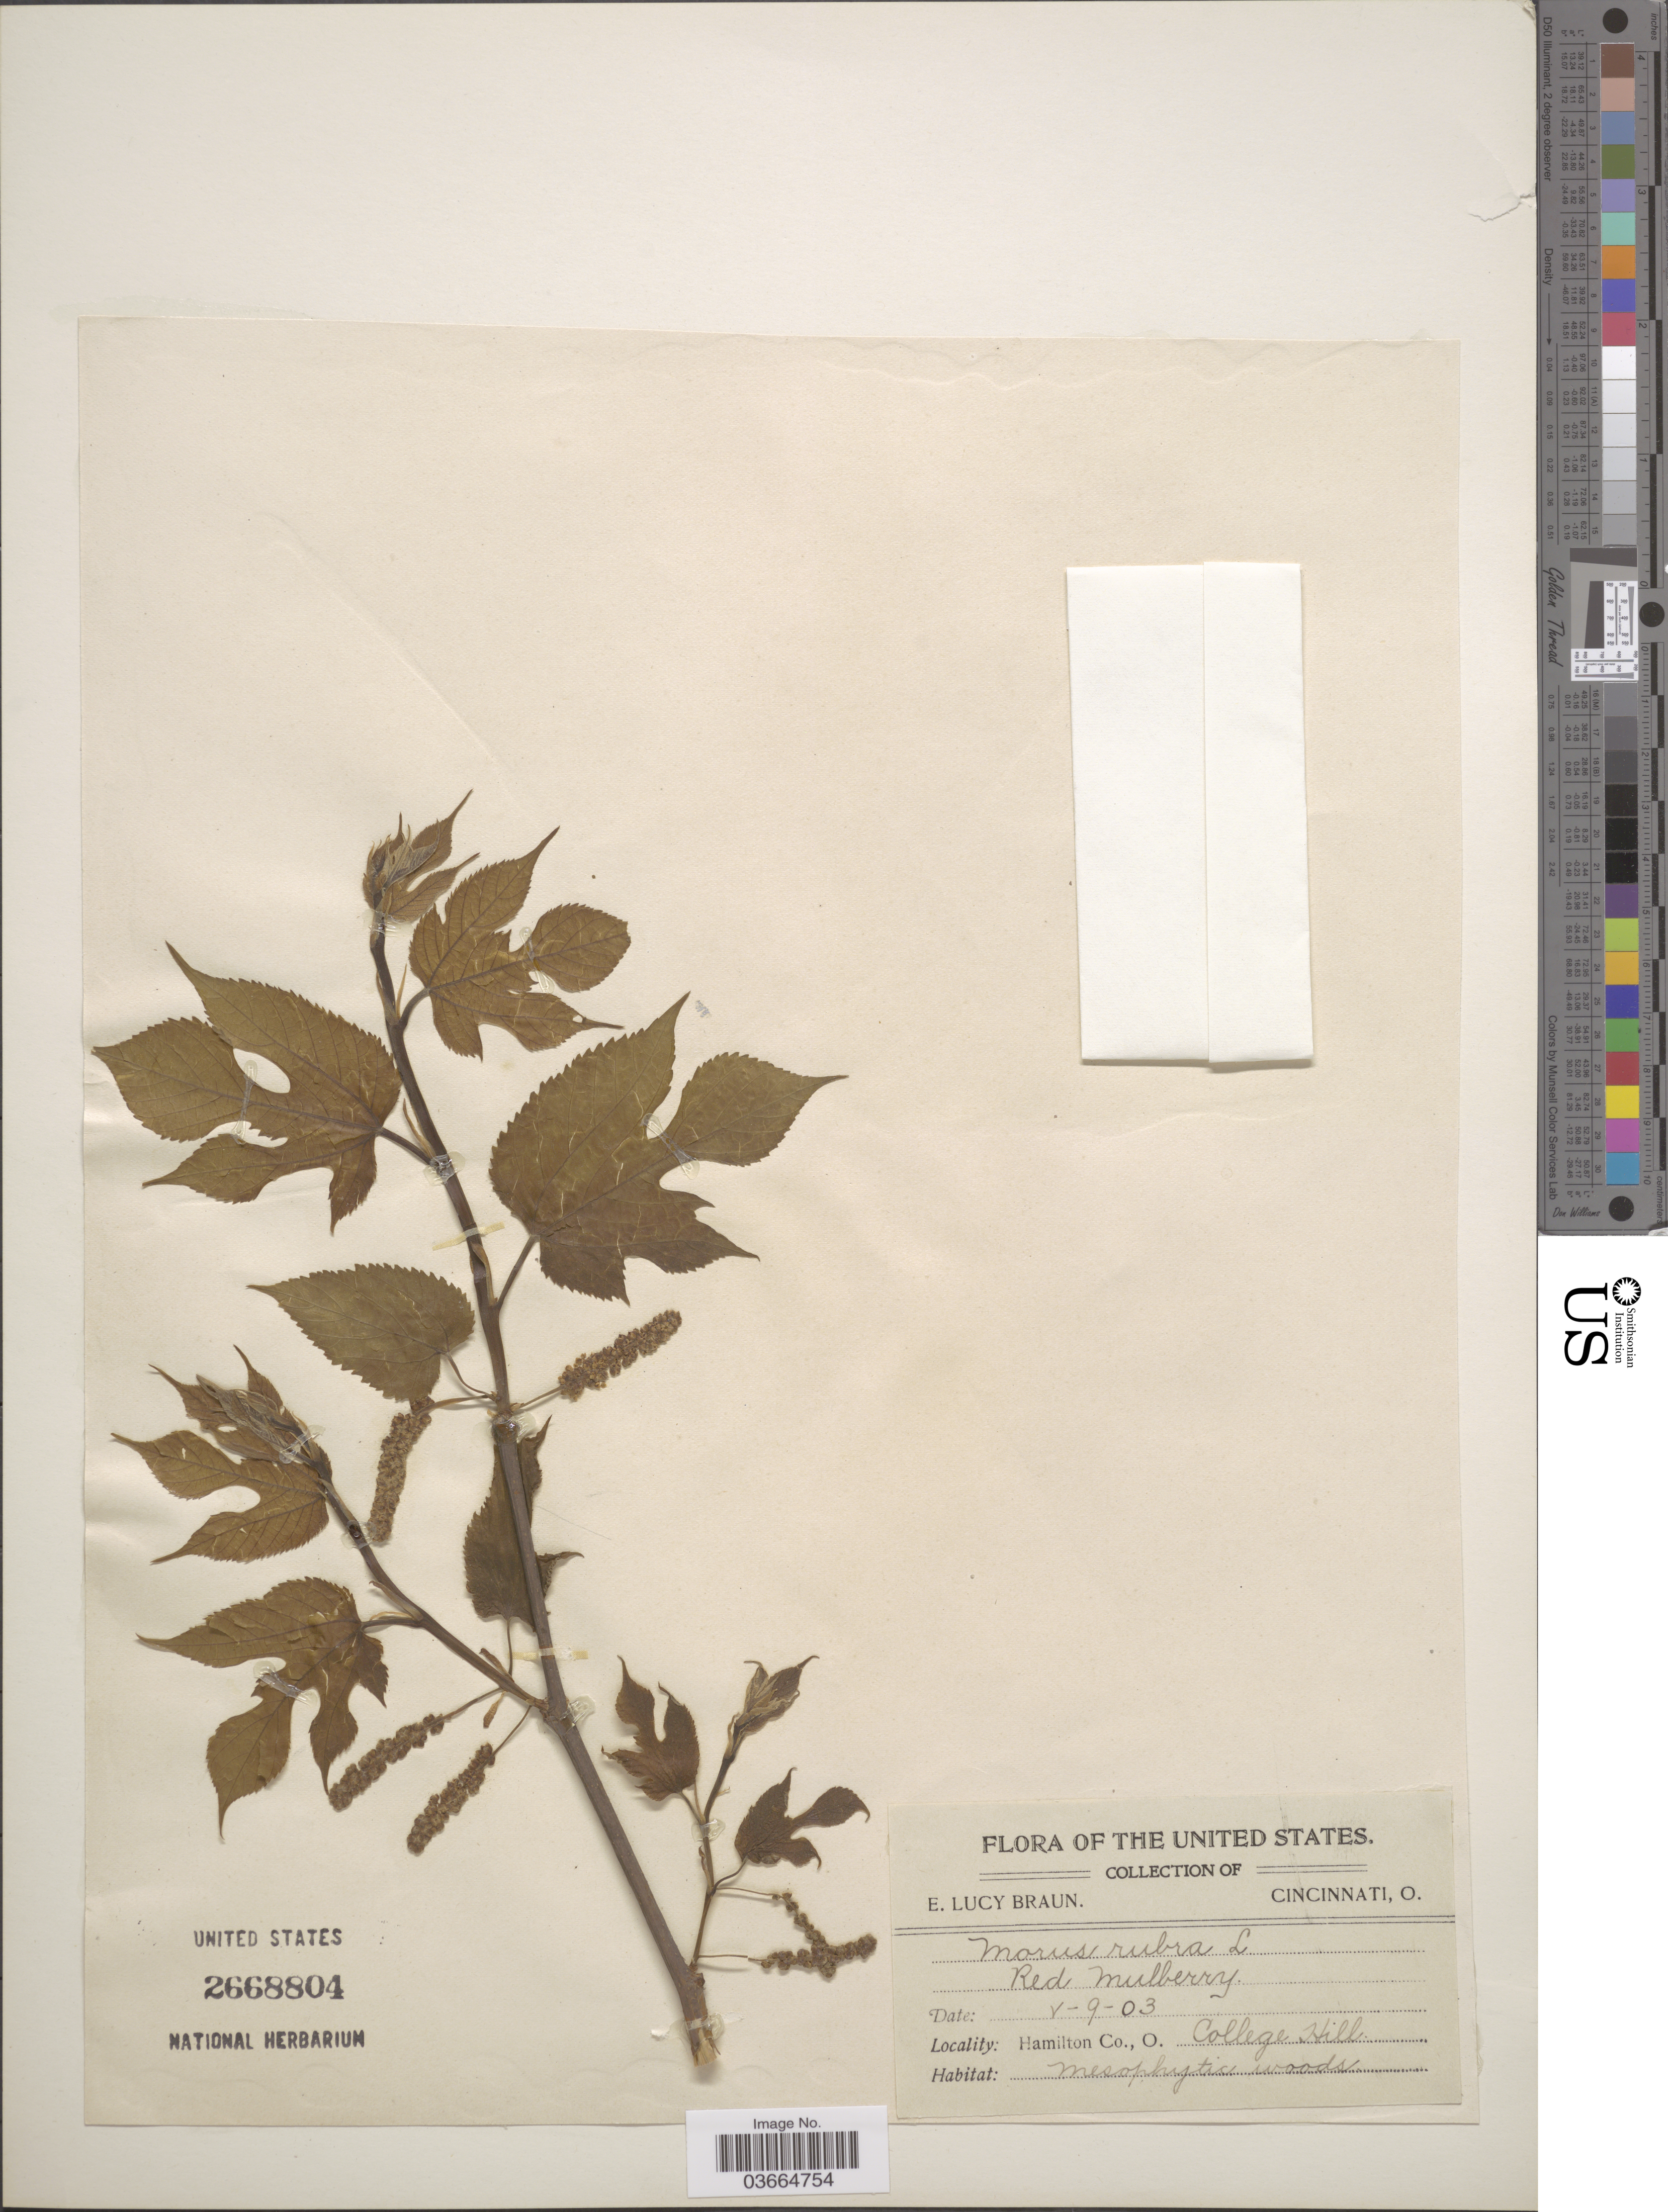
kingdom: Plantae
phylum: Tracheophyta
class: Magnoliopsida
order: Rosales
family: Moraceae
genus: Morus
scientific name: Morus rubra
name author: L.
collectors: E. L. Braun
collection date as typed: Transcribed d/m/y: 9/5/3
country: United States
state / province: Ohio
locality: Hamilton Co. College Hill.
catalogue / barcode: US 2668804